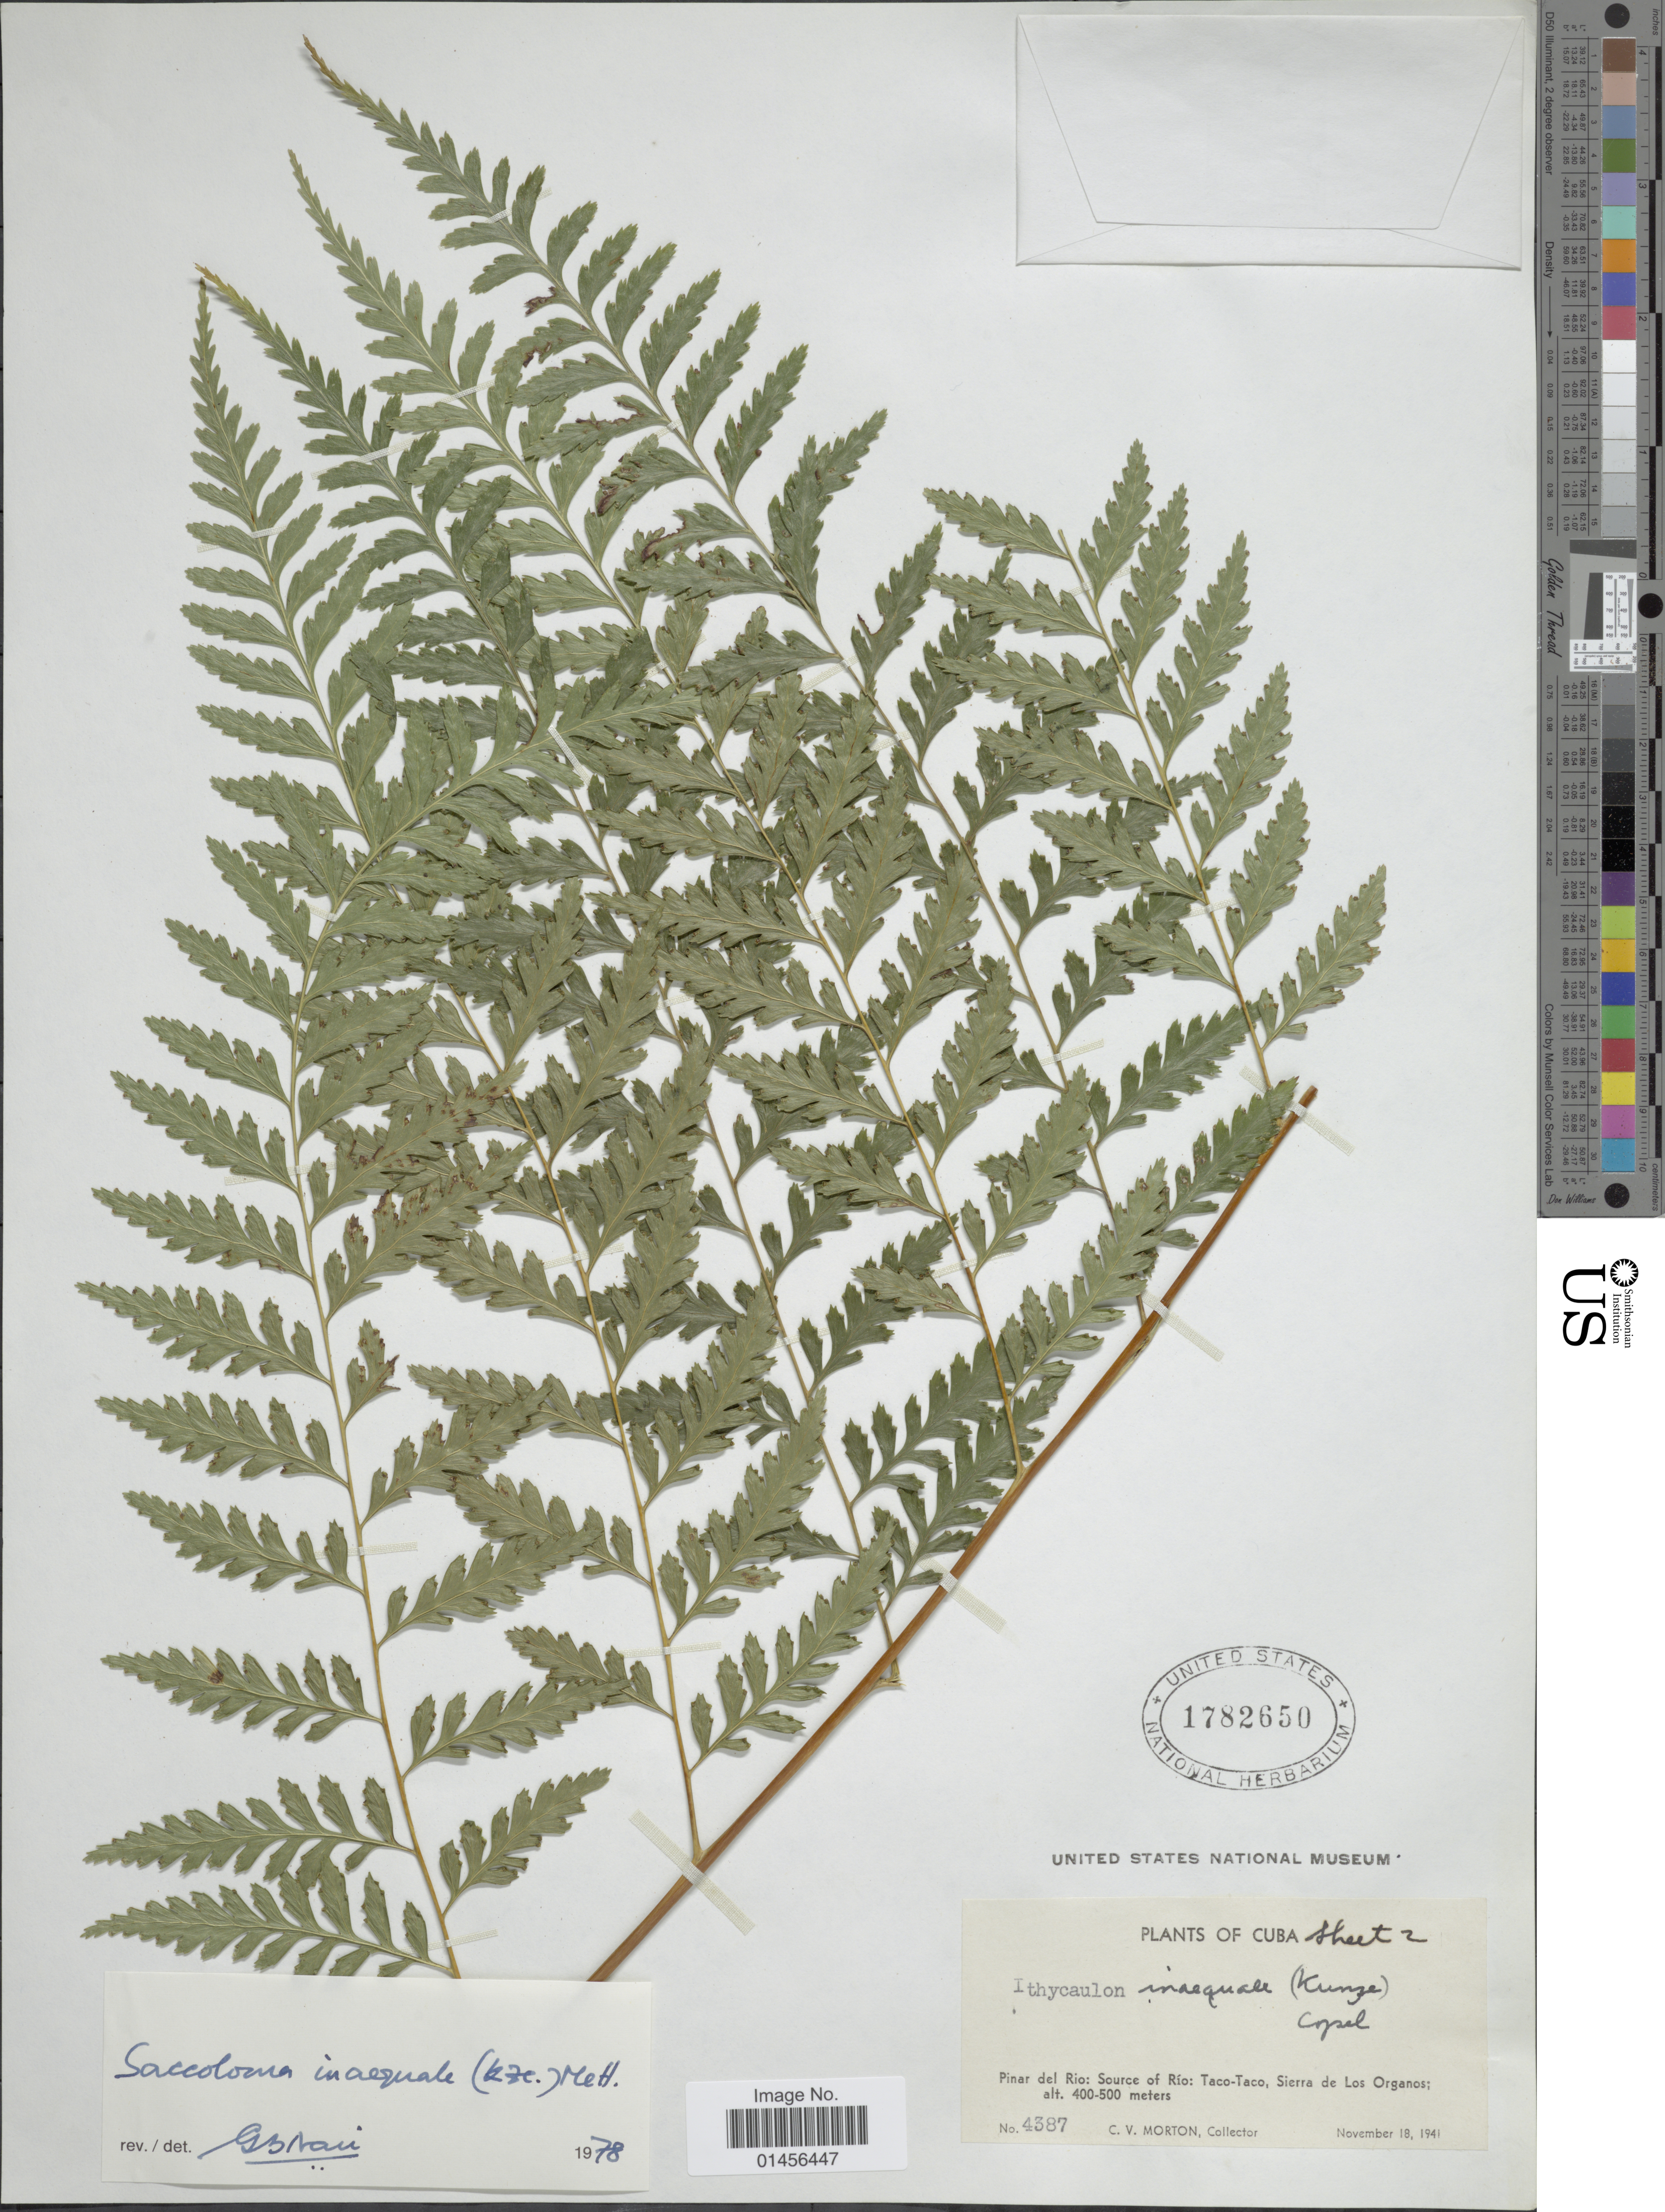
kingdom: Plantae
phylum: Tracheophyta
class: Polypodiopsida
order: Polypodiales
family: Saccolomataceae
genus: Saccoloma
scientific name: Saccoloma inaequale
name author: (Kunze) Mett.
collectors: C. V. Morton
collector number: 4387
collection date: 1941-11-18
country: Cuba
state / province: Pinar del Río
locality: Source of Río: Taco-Taco, Sierra de Los Organos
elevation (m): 400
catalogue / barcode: US 1782650